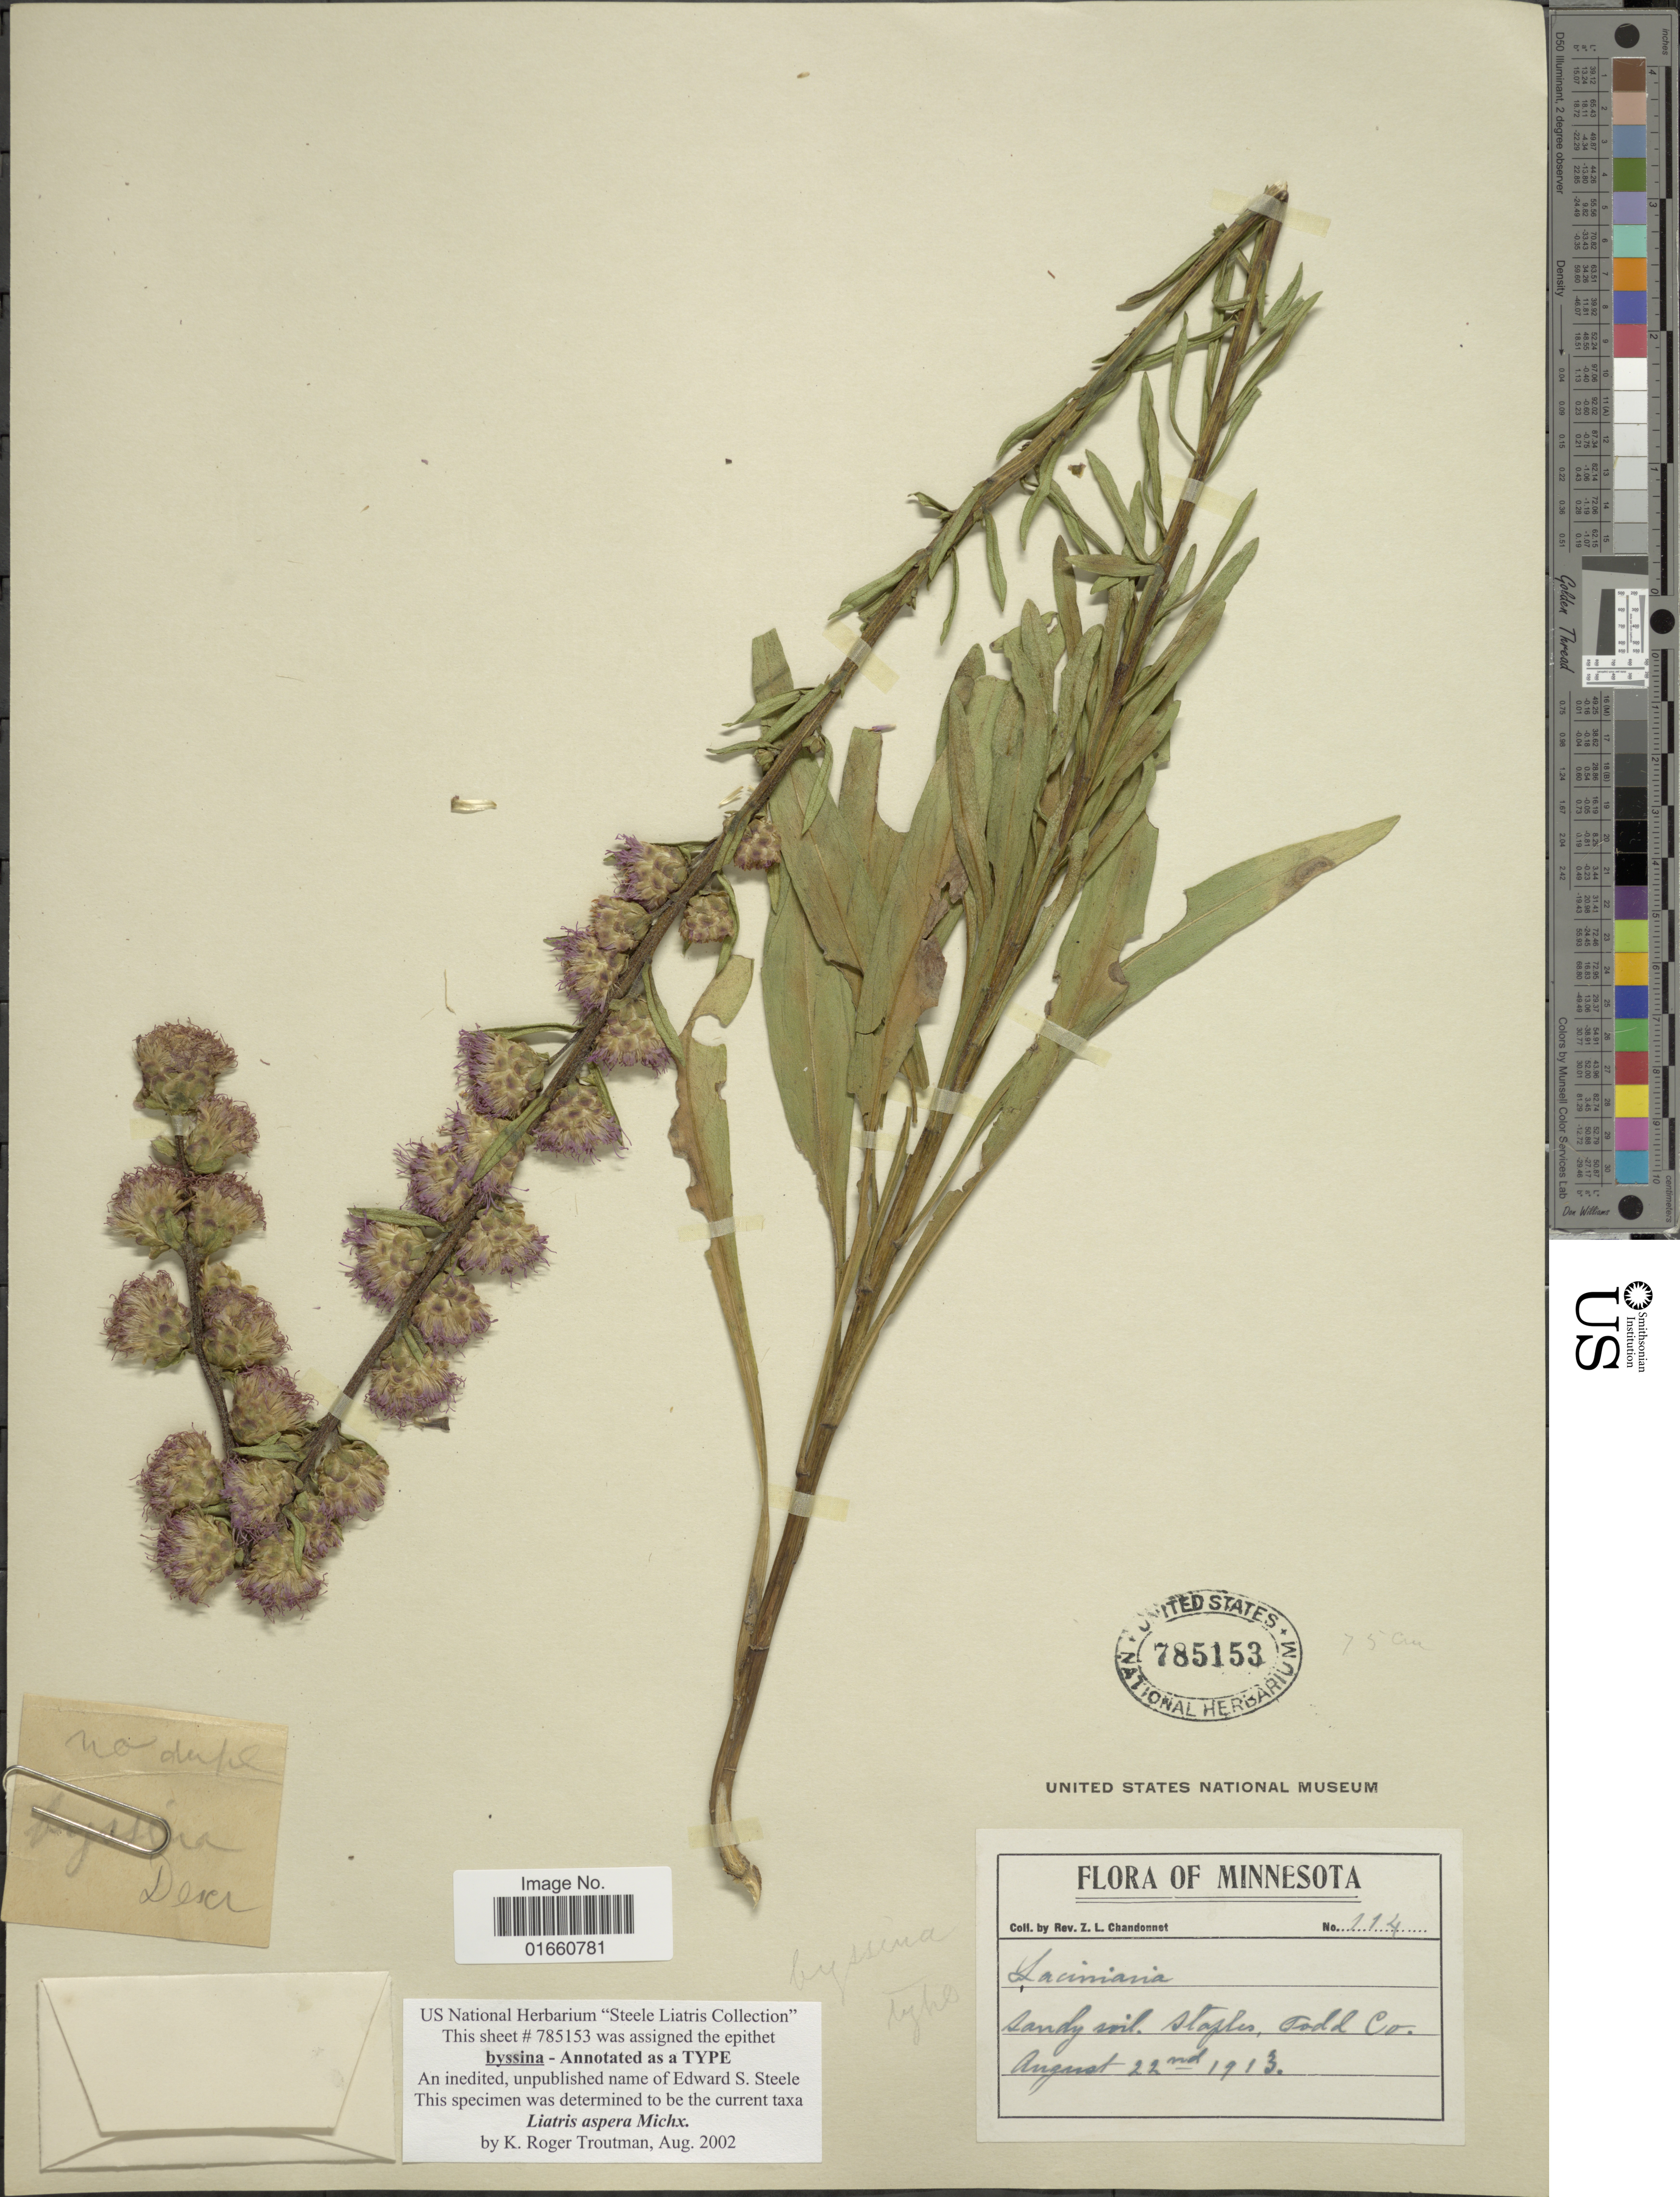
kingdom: Plantae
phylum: Tracheophyta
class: Magnoliopsida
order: Asterales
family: Asteraceae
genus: Liatris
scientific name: Liatris aspera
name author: Michx.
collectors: Z. Chandonnet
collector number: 114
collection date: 1913-08-22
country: United States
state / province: Minnesota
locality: Staples, Todd Co.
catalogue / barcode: US 785153